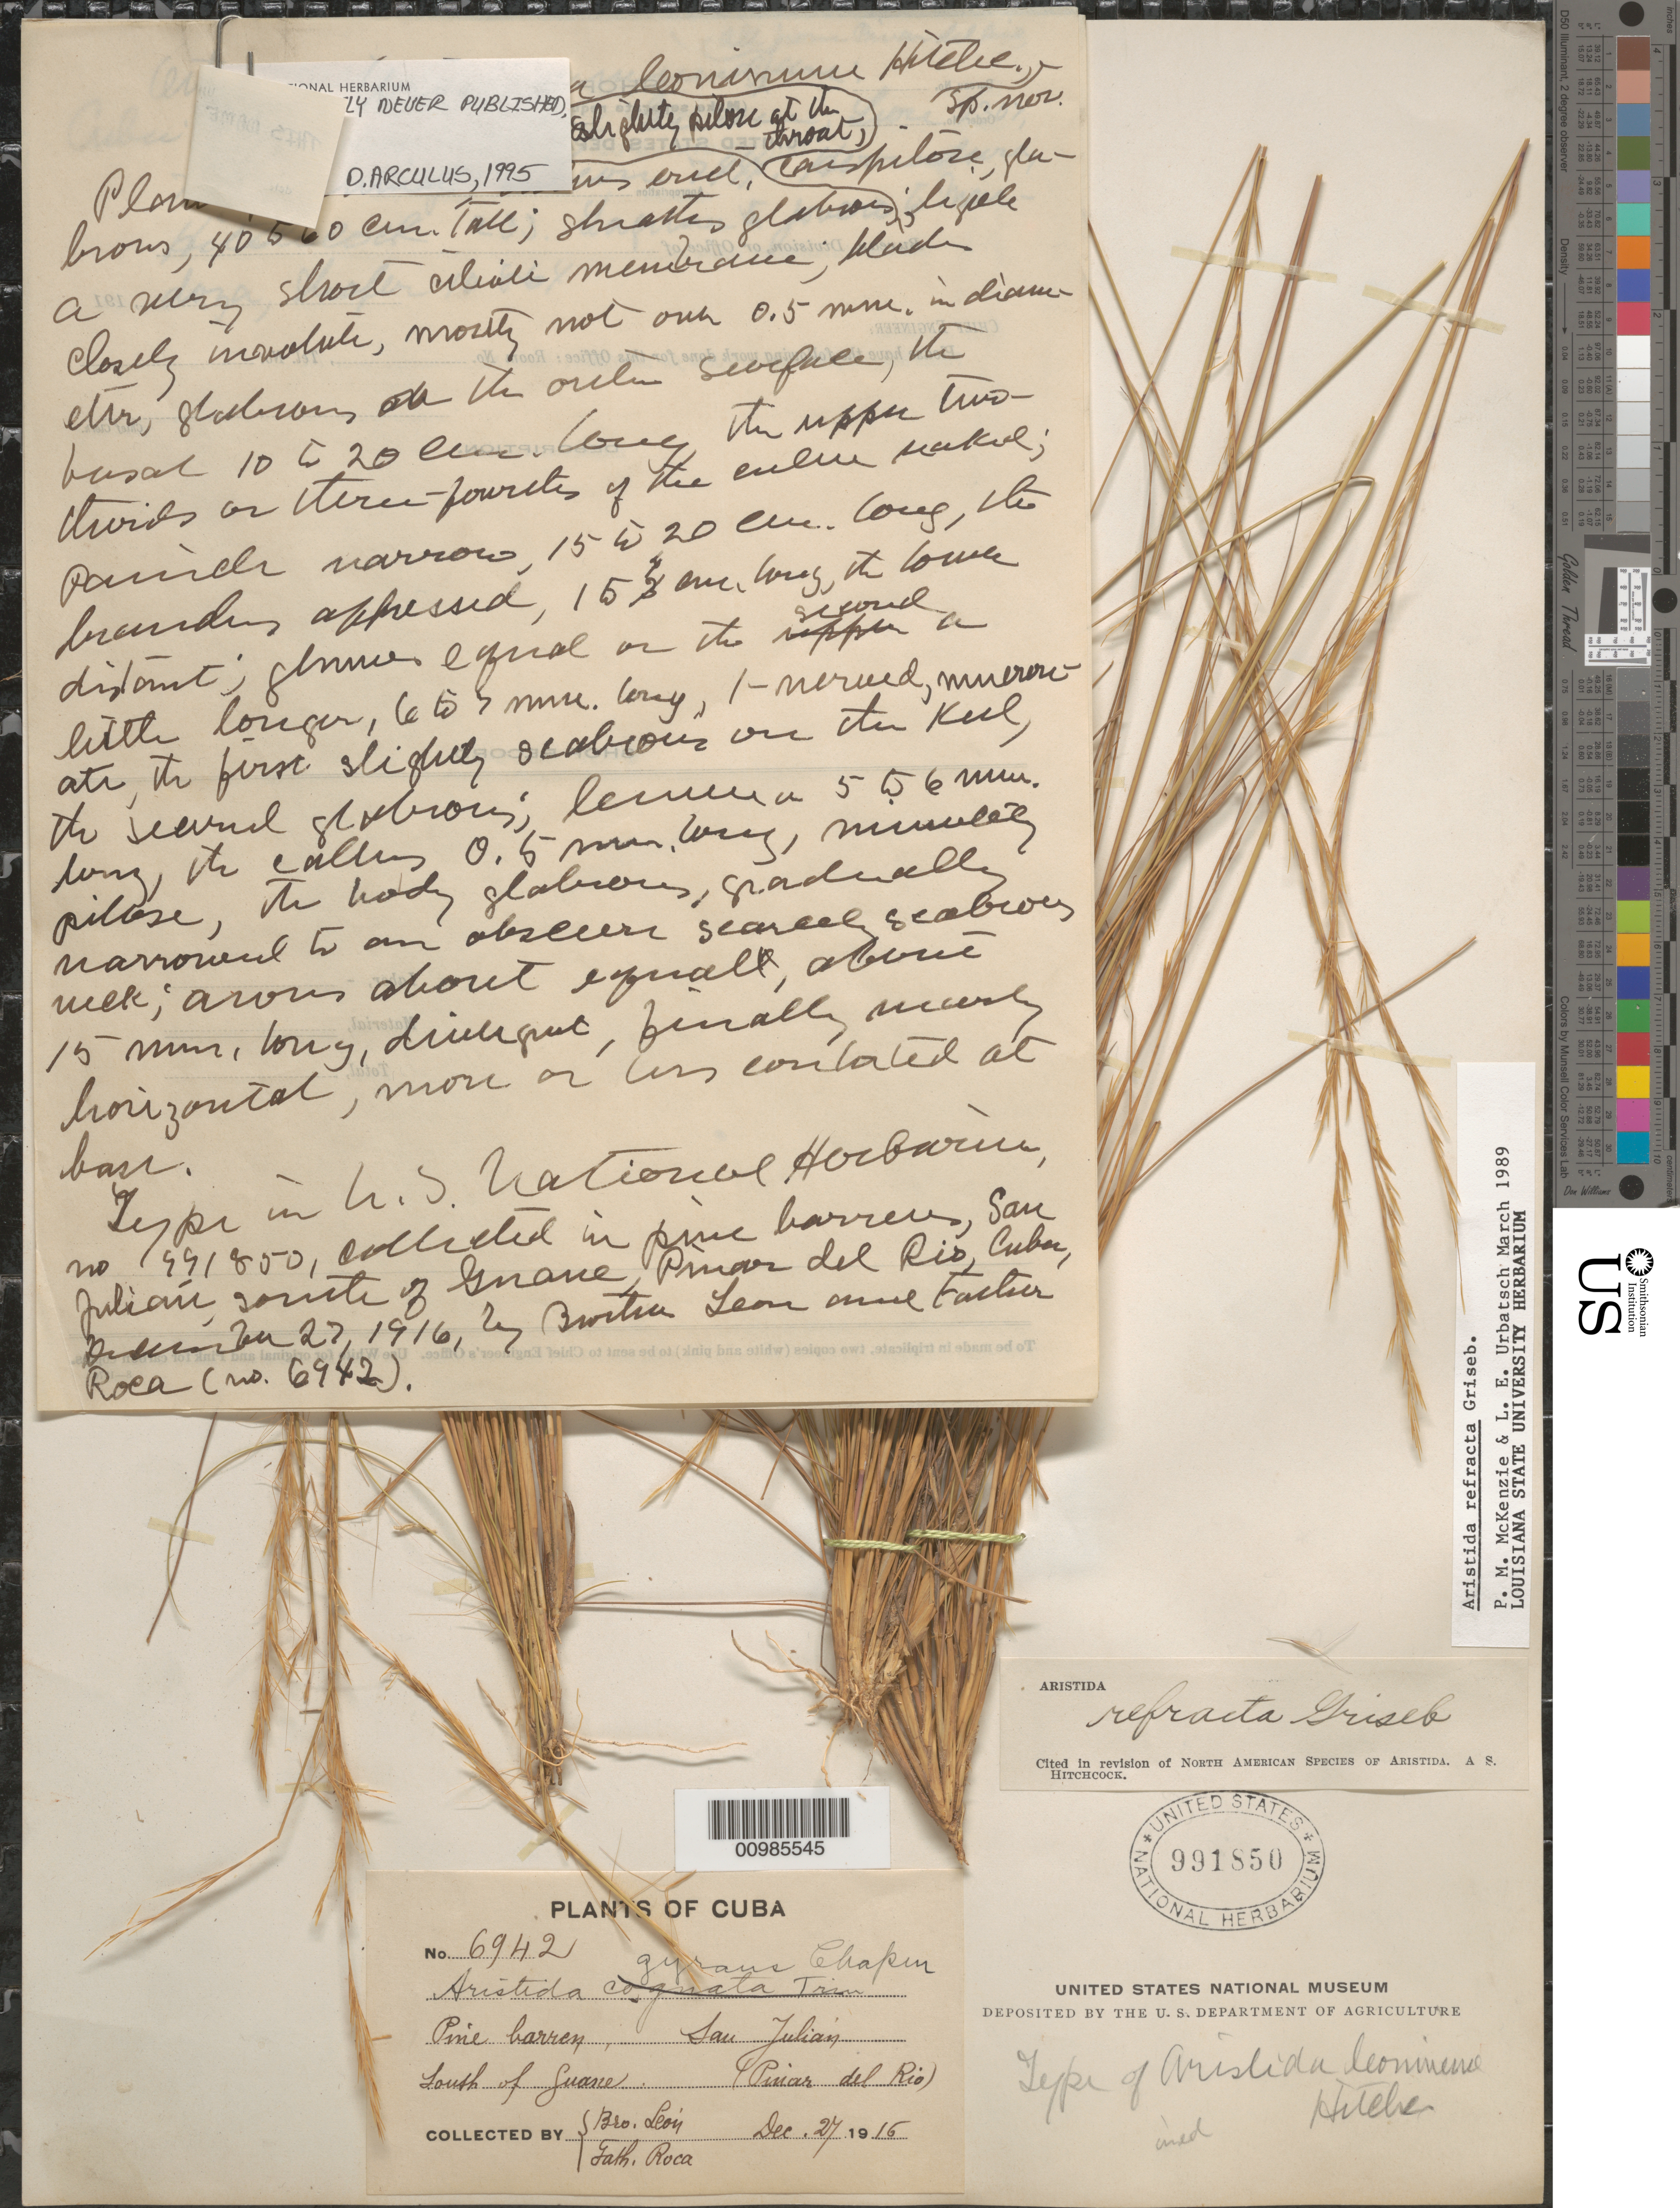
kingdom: Plantae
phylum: Tracheophyta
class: Liliopsida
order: Poales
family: Poaceae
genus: Aristida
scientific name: Aristida refracta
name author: Griseb.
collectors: Bro. León & M. Roca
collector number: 6942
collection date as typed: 24 Dec 1916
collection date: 1916-12-24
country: Cuba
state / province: Pinar del Rio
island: Cuba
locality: San Julian, south of Guane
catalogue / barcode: US 991850